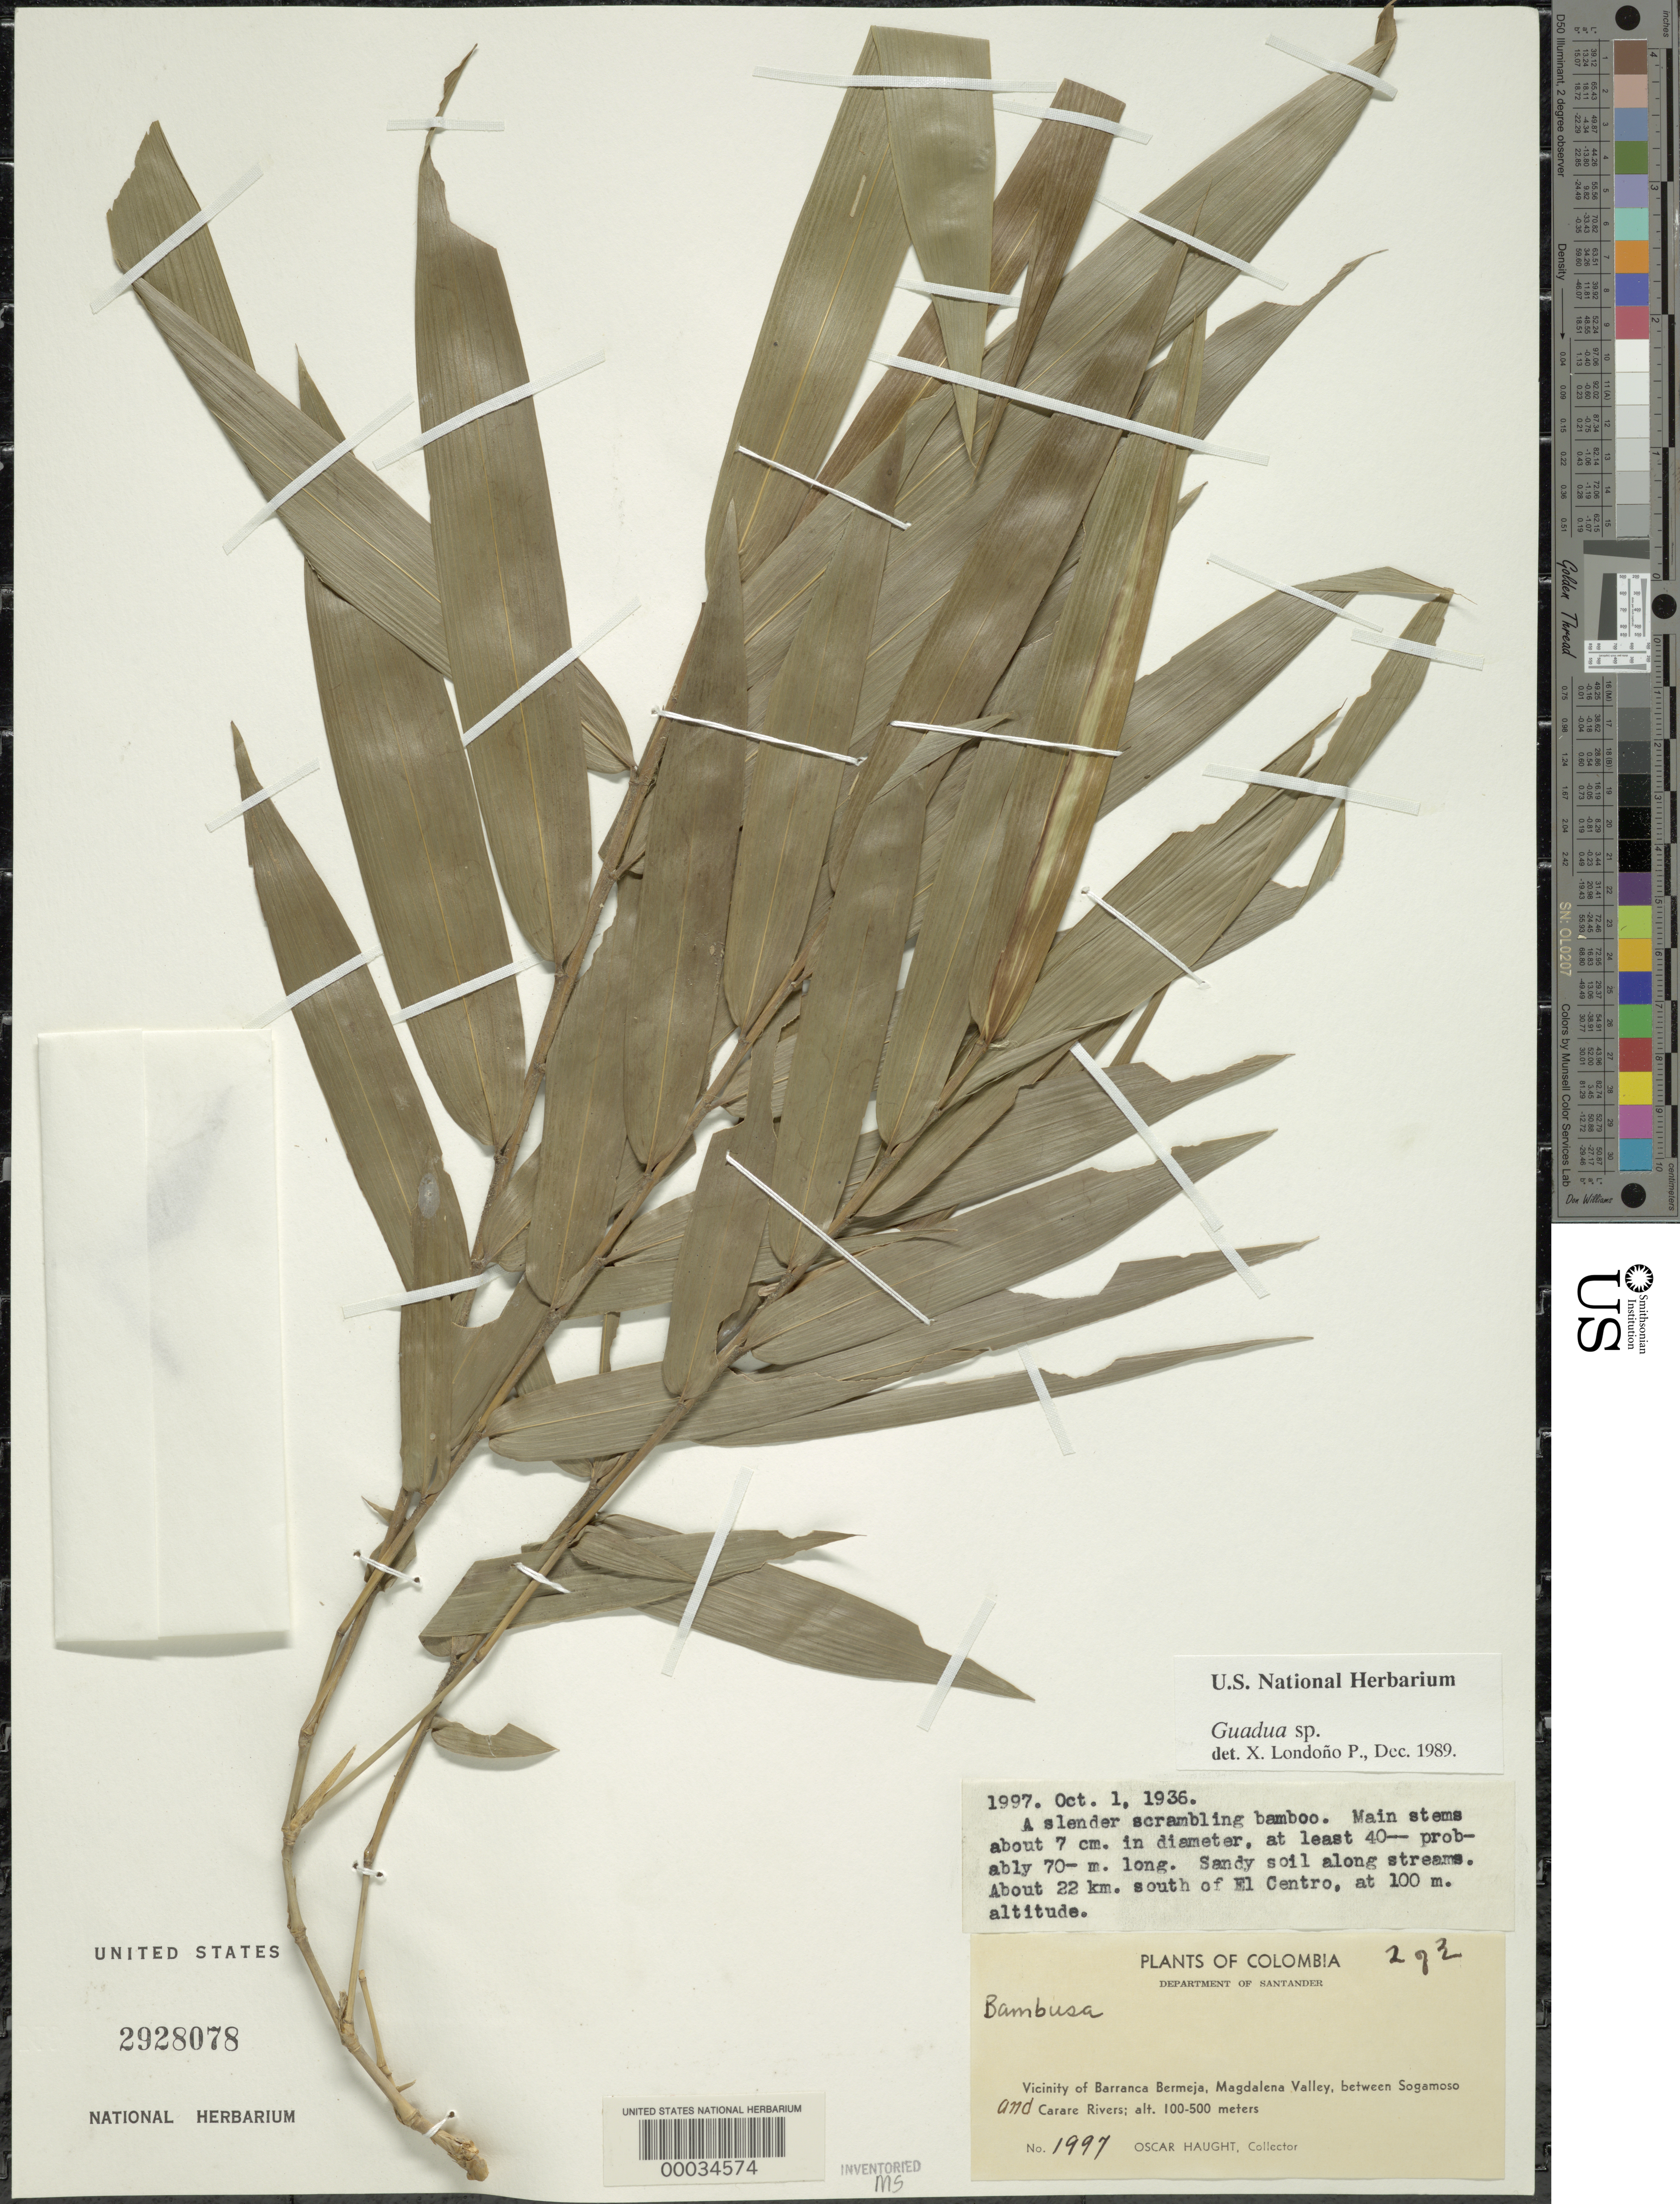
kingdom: Plantae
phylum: Tracheophyta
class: Liliopsida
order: Poales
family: Poaceae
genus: Guadua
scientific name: Guadua sp.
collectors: O. L. Haught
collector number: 1997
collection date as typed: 01 Oct 1936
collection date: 1936-10-01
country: Colombia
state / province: Santander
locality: Vicinity of Barrancabermeja, Magdelena Valley, between Sogamoso and Carare Rivers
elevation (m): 100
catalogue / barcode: US 2928078